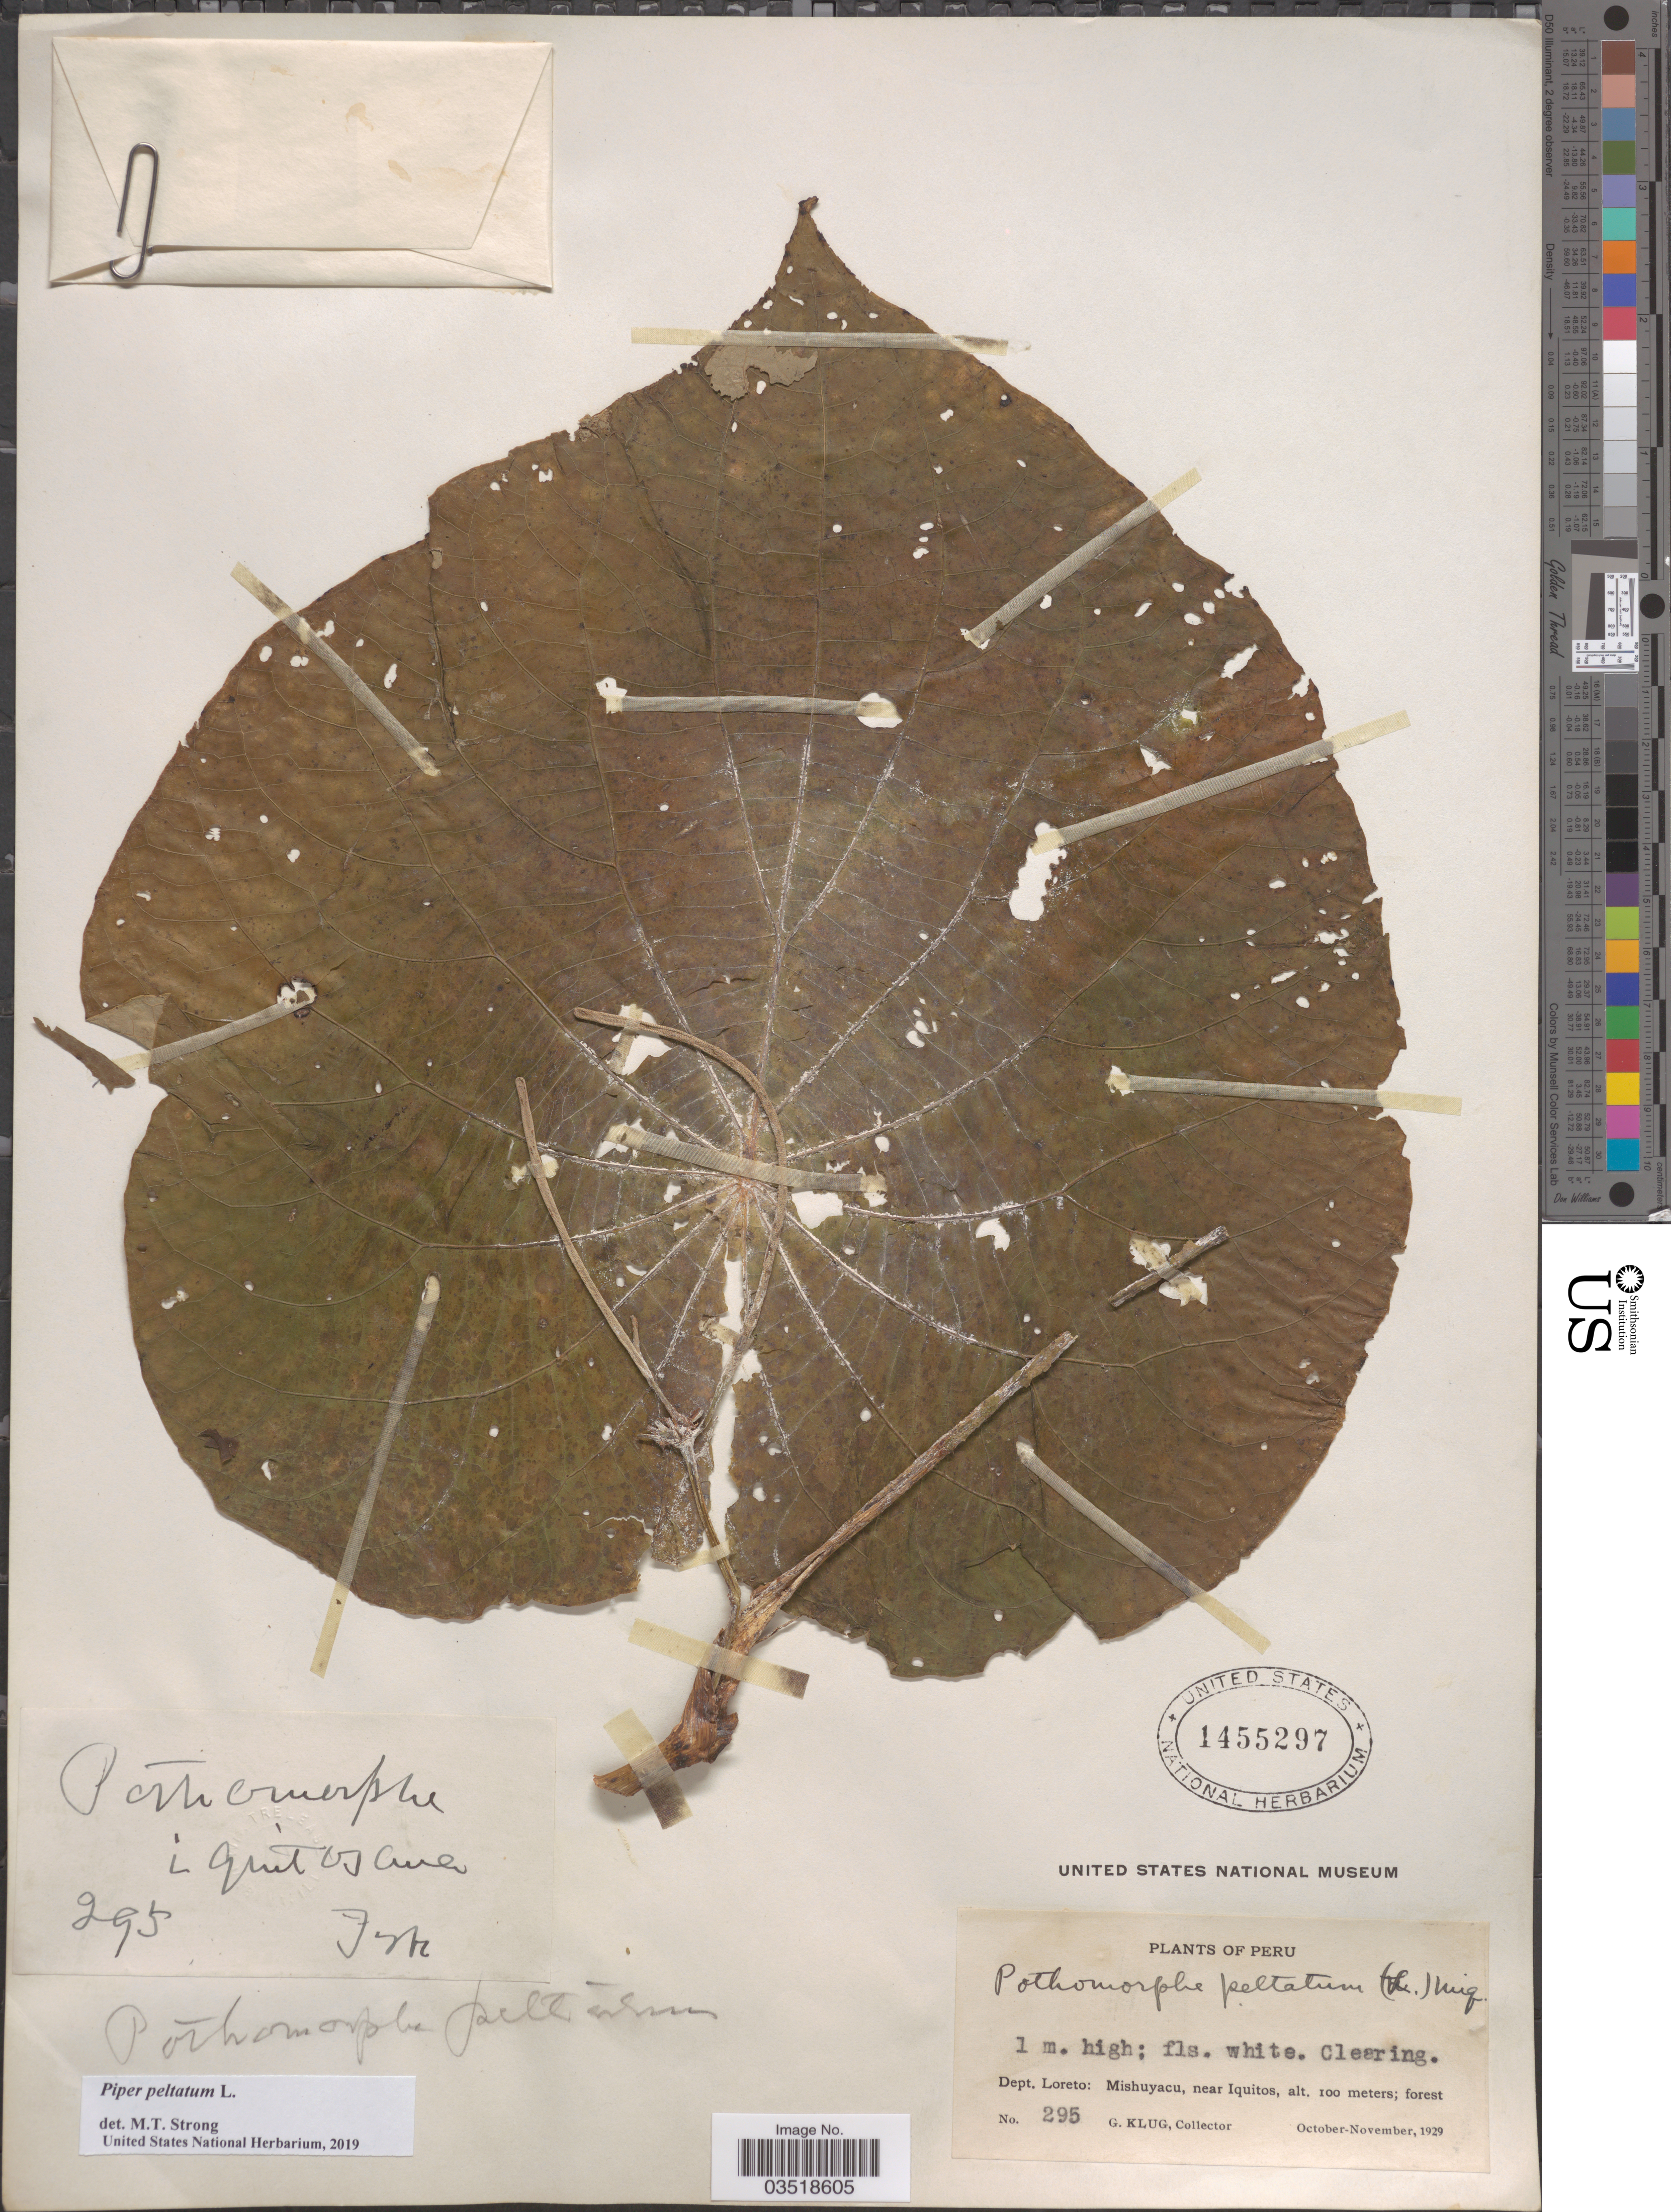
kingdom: Plantae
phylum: Tracheophyta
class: Magnoliopsida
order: Piperales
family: Piperaceae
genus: Piper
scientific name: Piper peltatum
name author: L.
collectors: G. Klug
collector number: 295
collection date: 1929-10/1929-11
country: Peru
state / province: Loreto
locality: Dept. Loreto: Mishuyacu, near Iquitos.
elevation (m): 100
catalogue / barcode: US 1455297